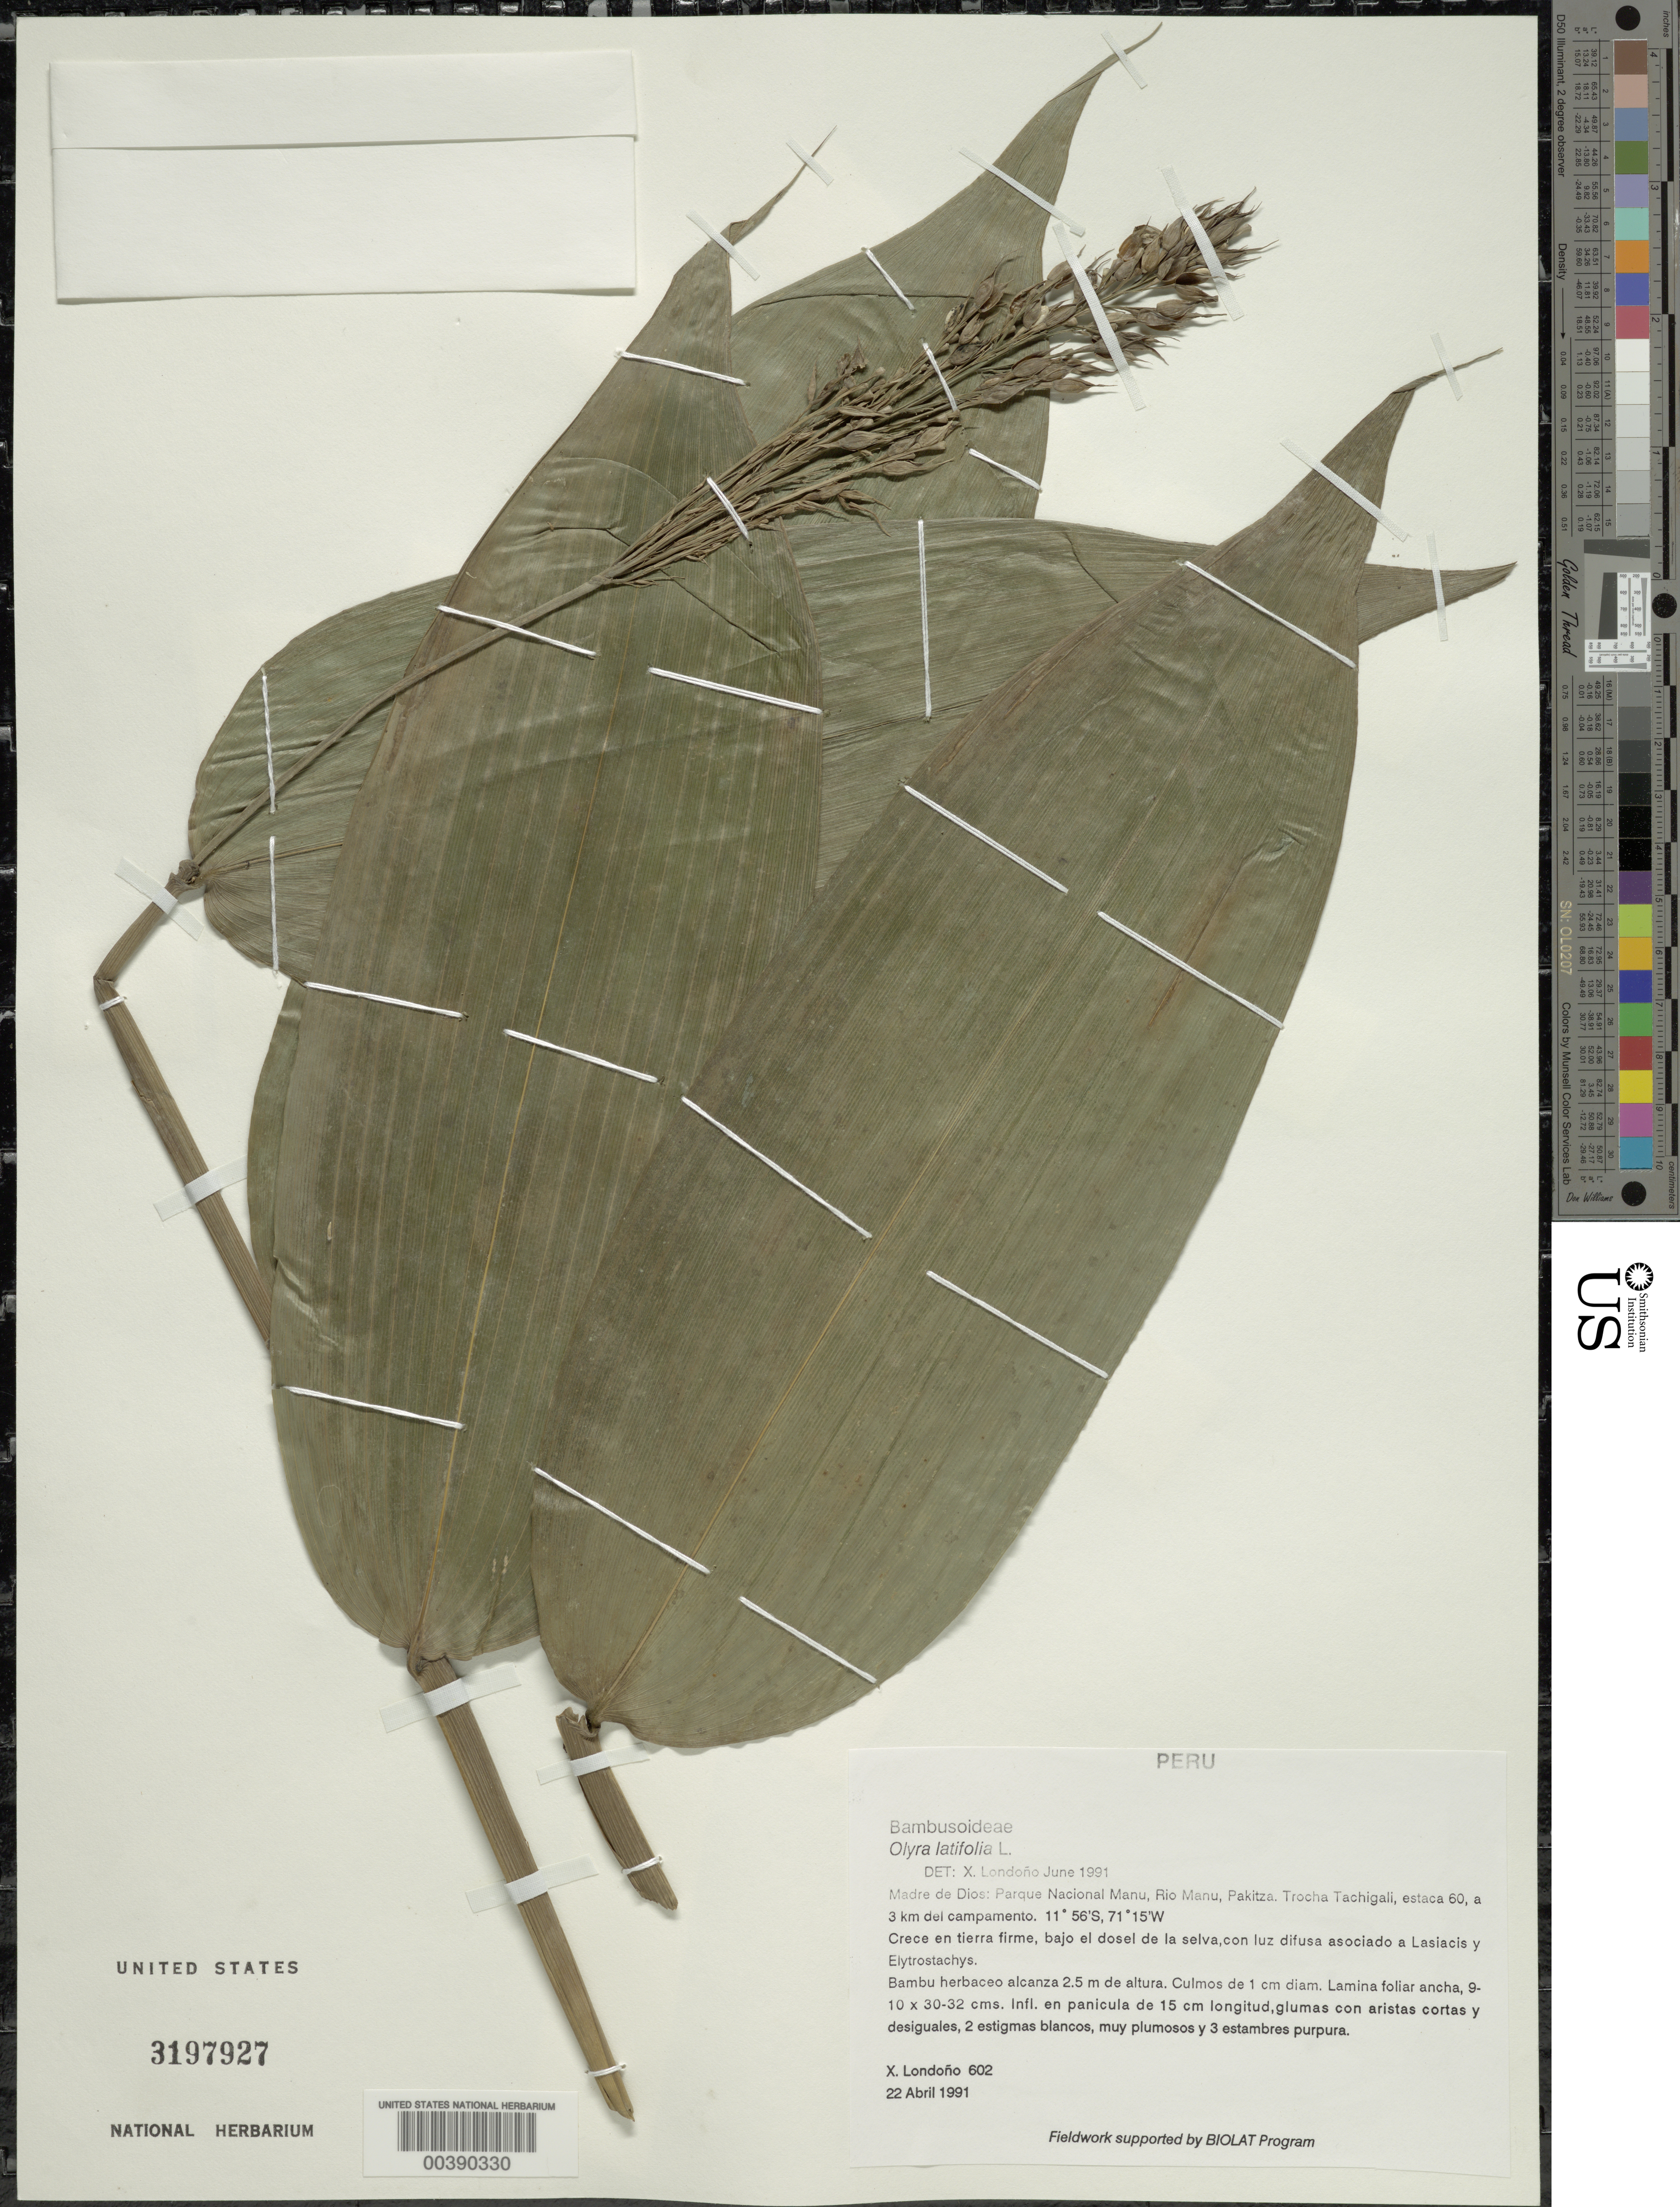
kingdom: Plantae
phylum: Tracheophyta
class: Liliopsida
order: Poales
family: Poaceae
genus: Olyra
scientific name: Olyra latifolia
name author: L.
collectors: X. Londoño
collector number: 602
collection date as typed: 22 Apr 1991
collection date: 1991-04-22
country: Peru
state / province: Madre de Dios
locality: Parque nacional manu, rio manu, pakitza; troncal tachigali, estaca 60, a 3 km del campamento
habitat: Tierra firme, bajo el dosel de la selva, con luz difusa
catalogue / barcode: US 3197927